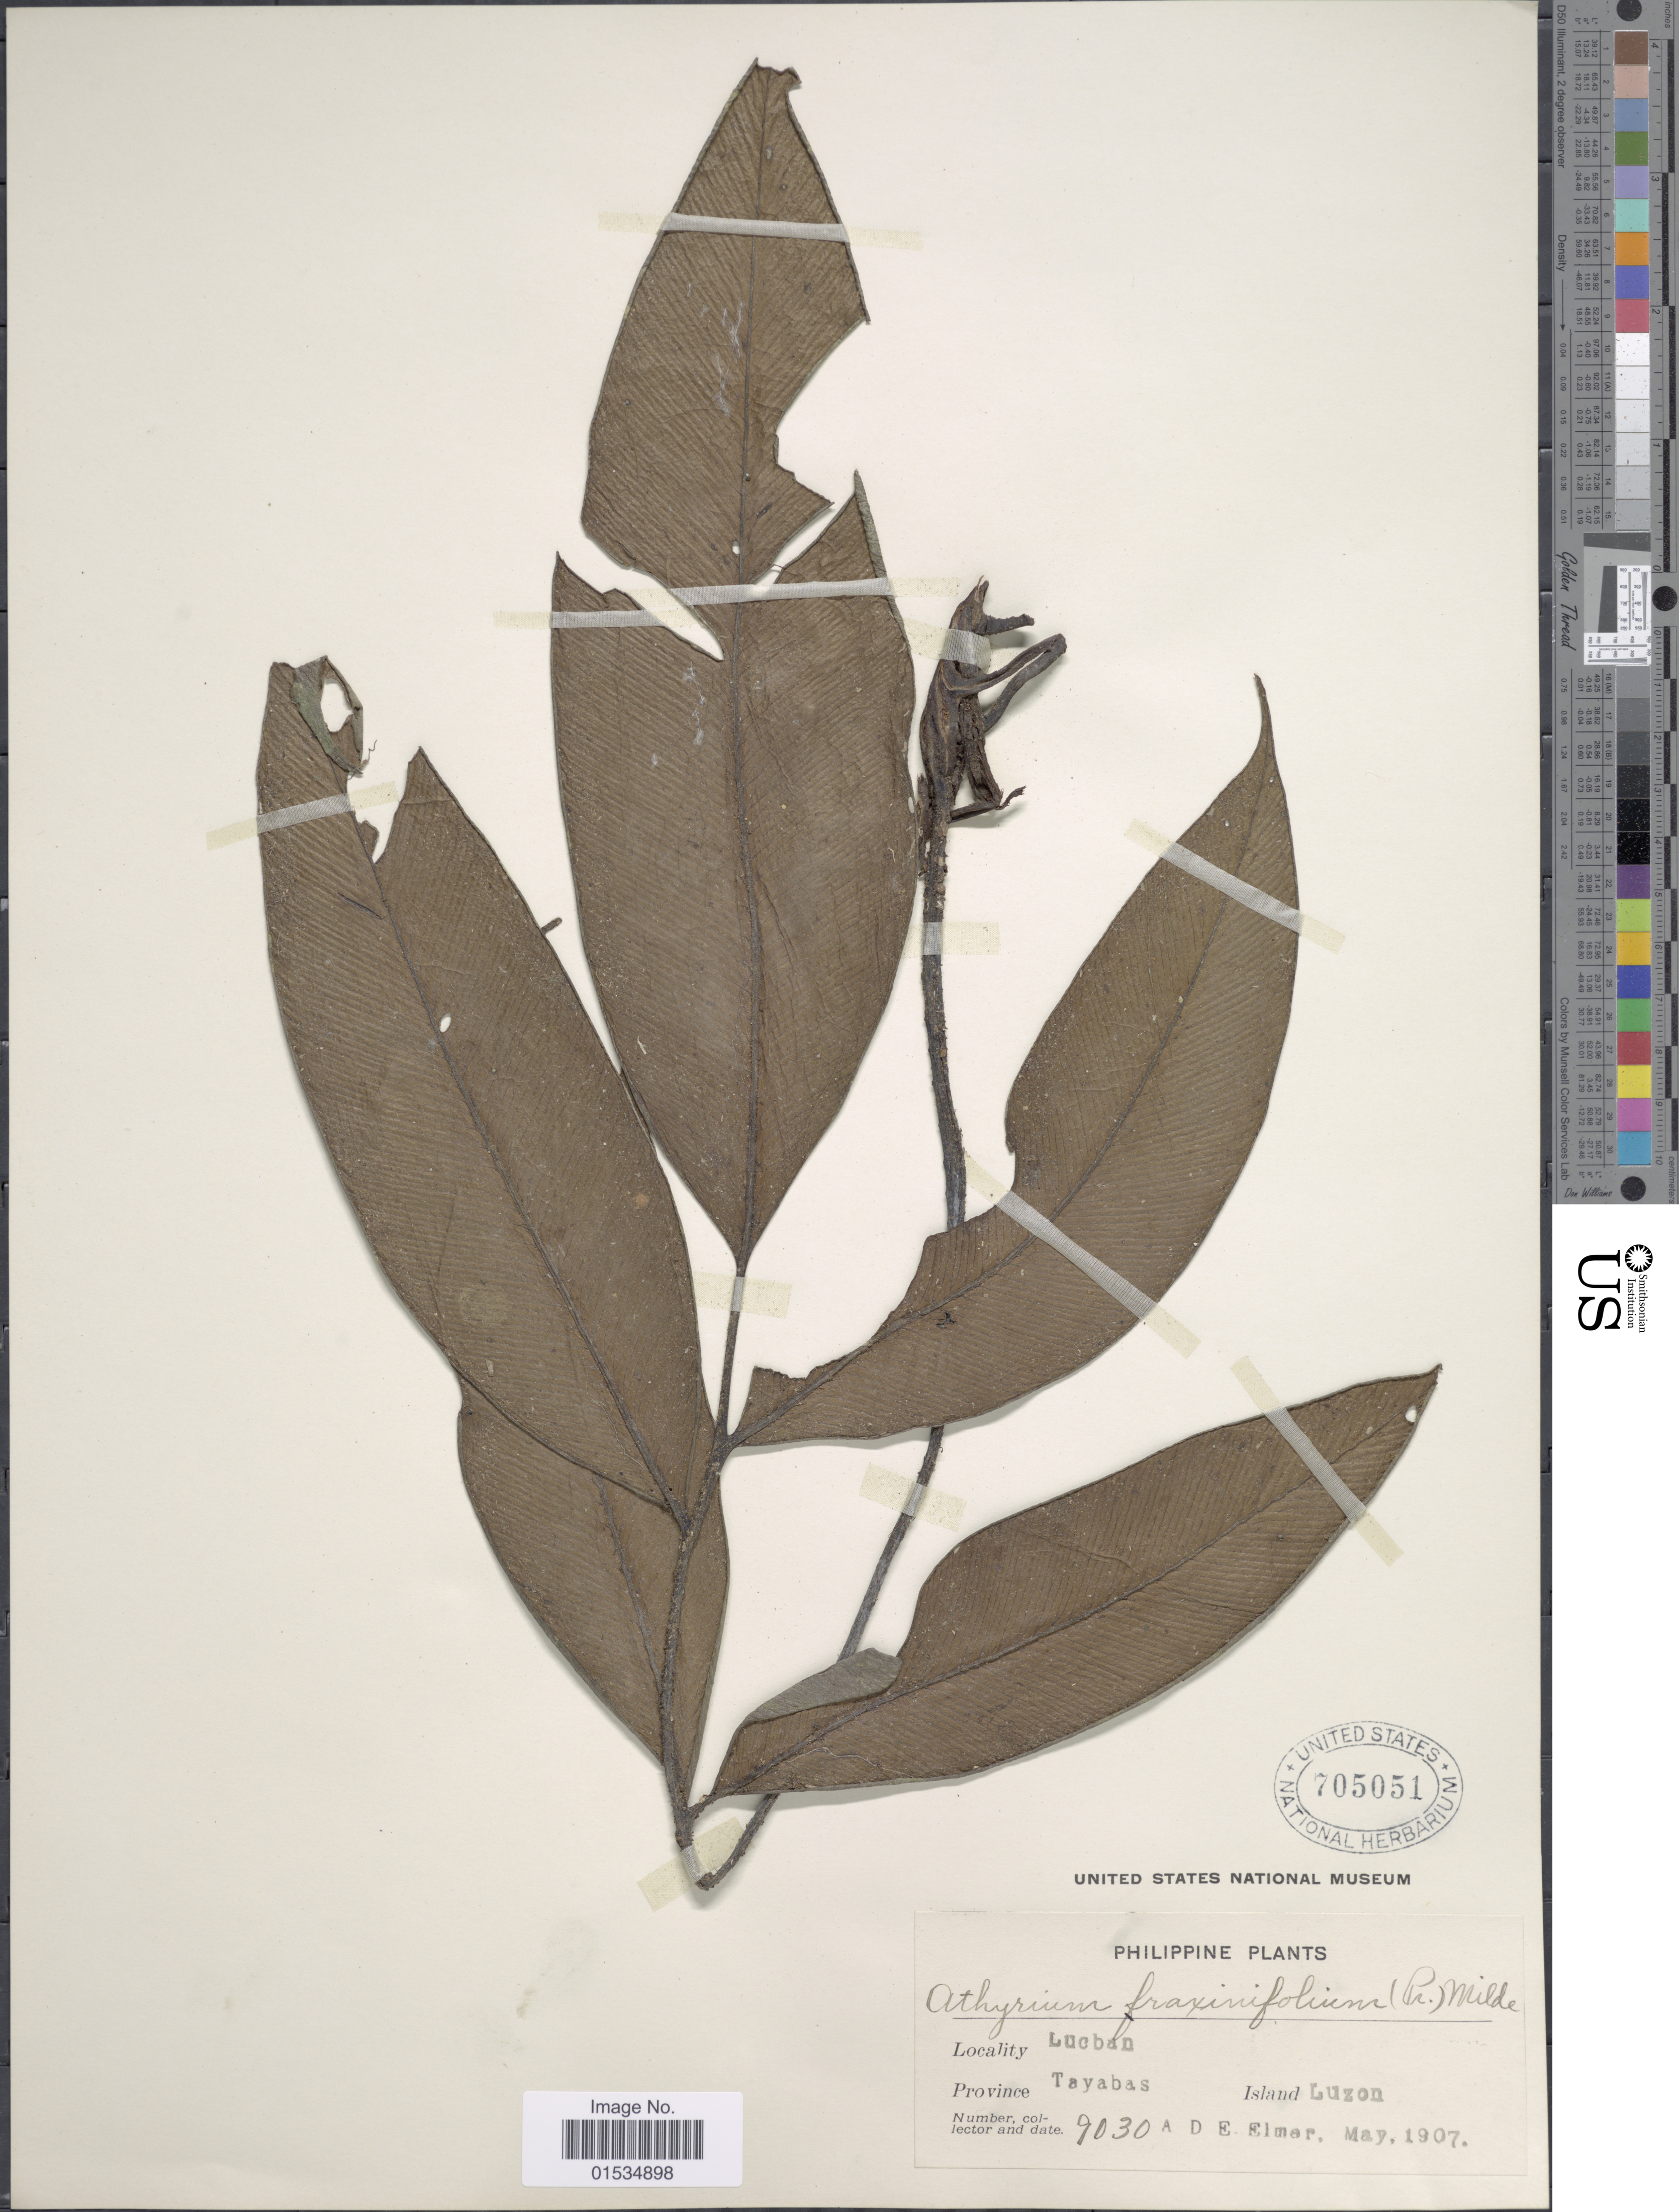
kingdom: Plantae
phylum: Tracheophyta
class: Polypodiopsida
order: Polypodiales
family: Athyriaceae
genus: Diplazium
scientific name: Diplazium fraxinifolium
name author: C. Presl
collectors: A. D. E. Elmer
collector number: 9030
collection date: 1907-05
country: Philippines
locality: Lucban, Tayabas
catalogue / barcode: US 705051